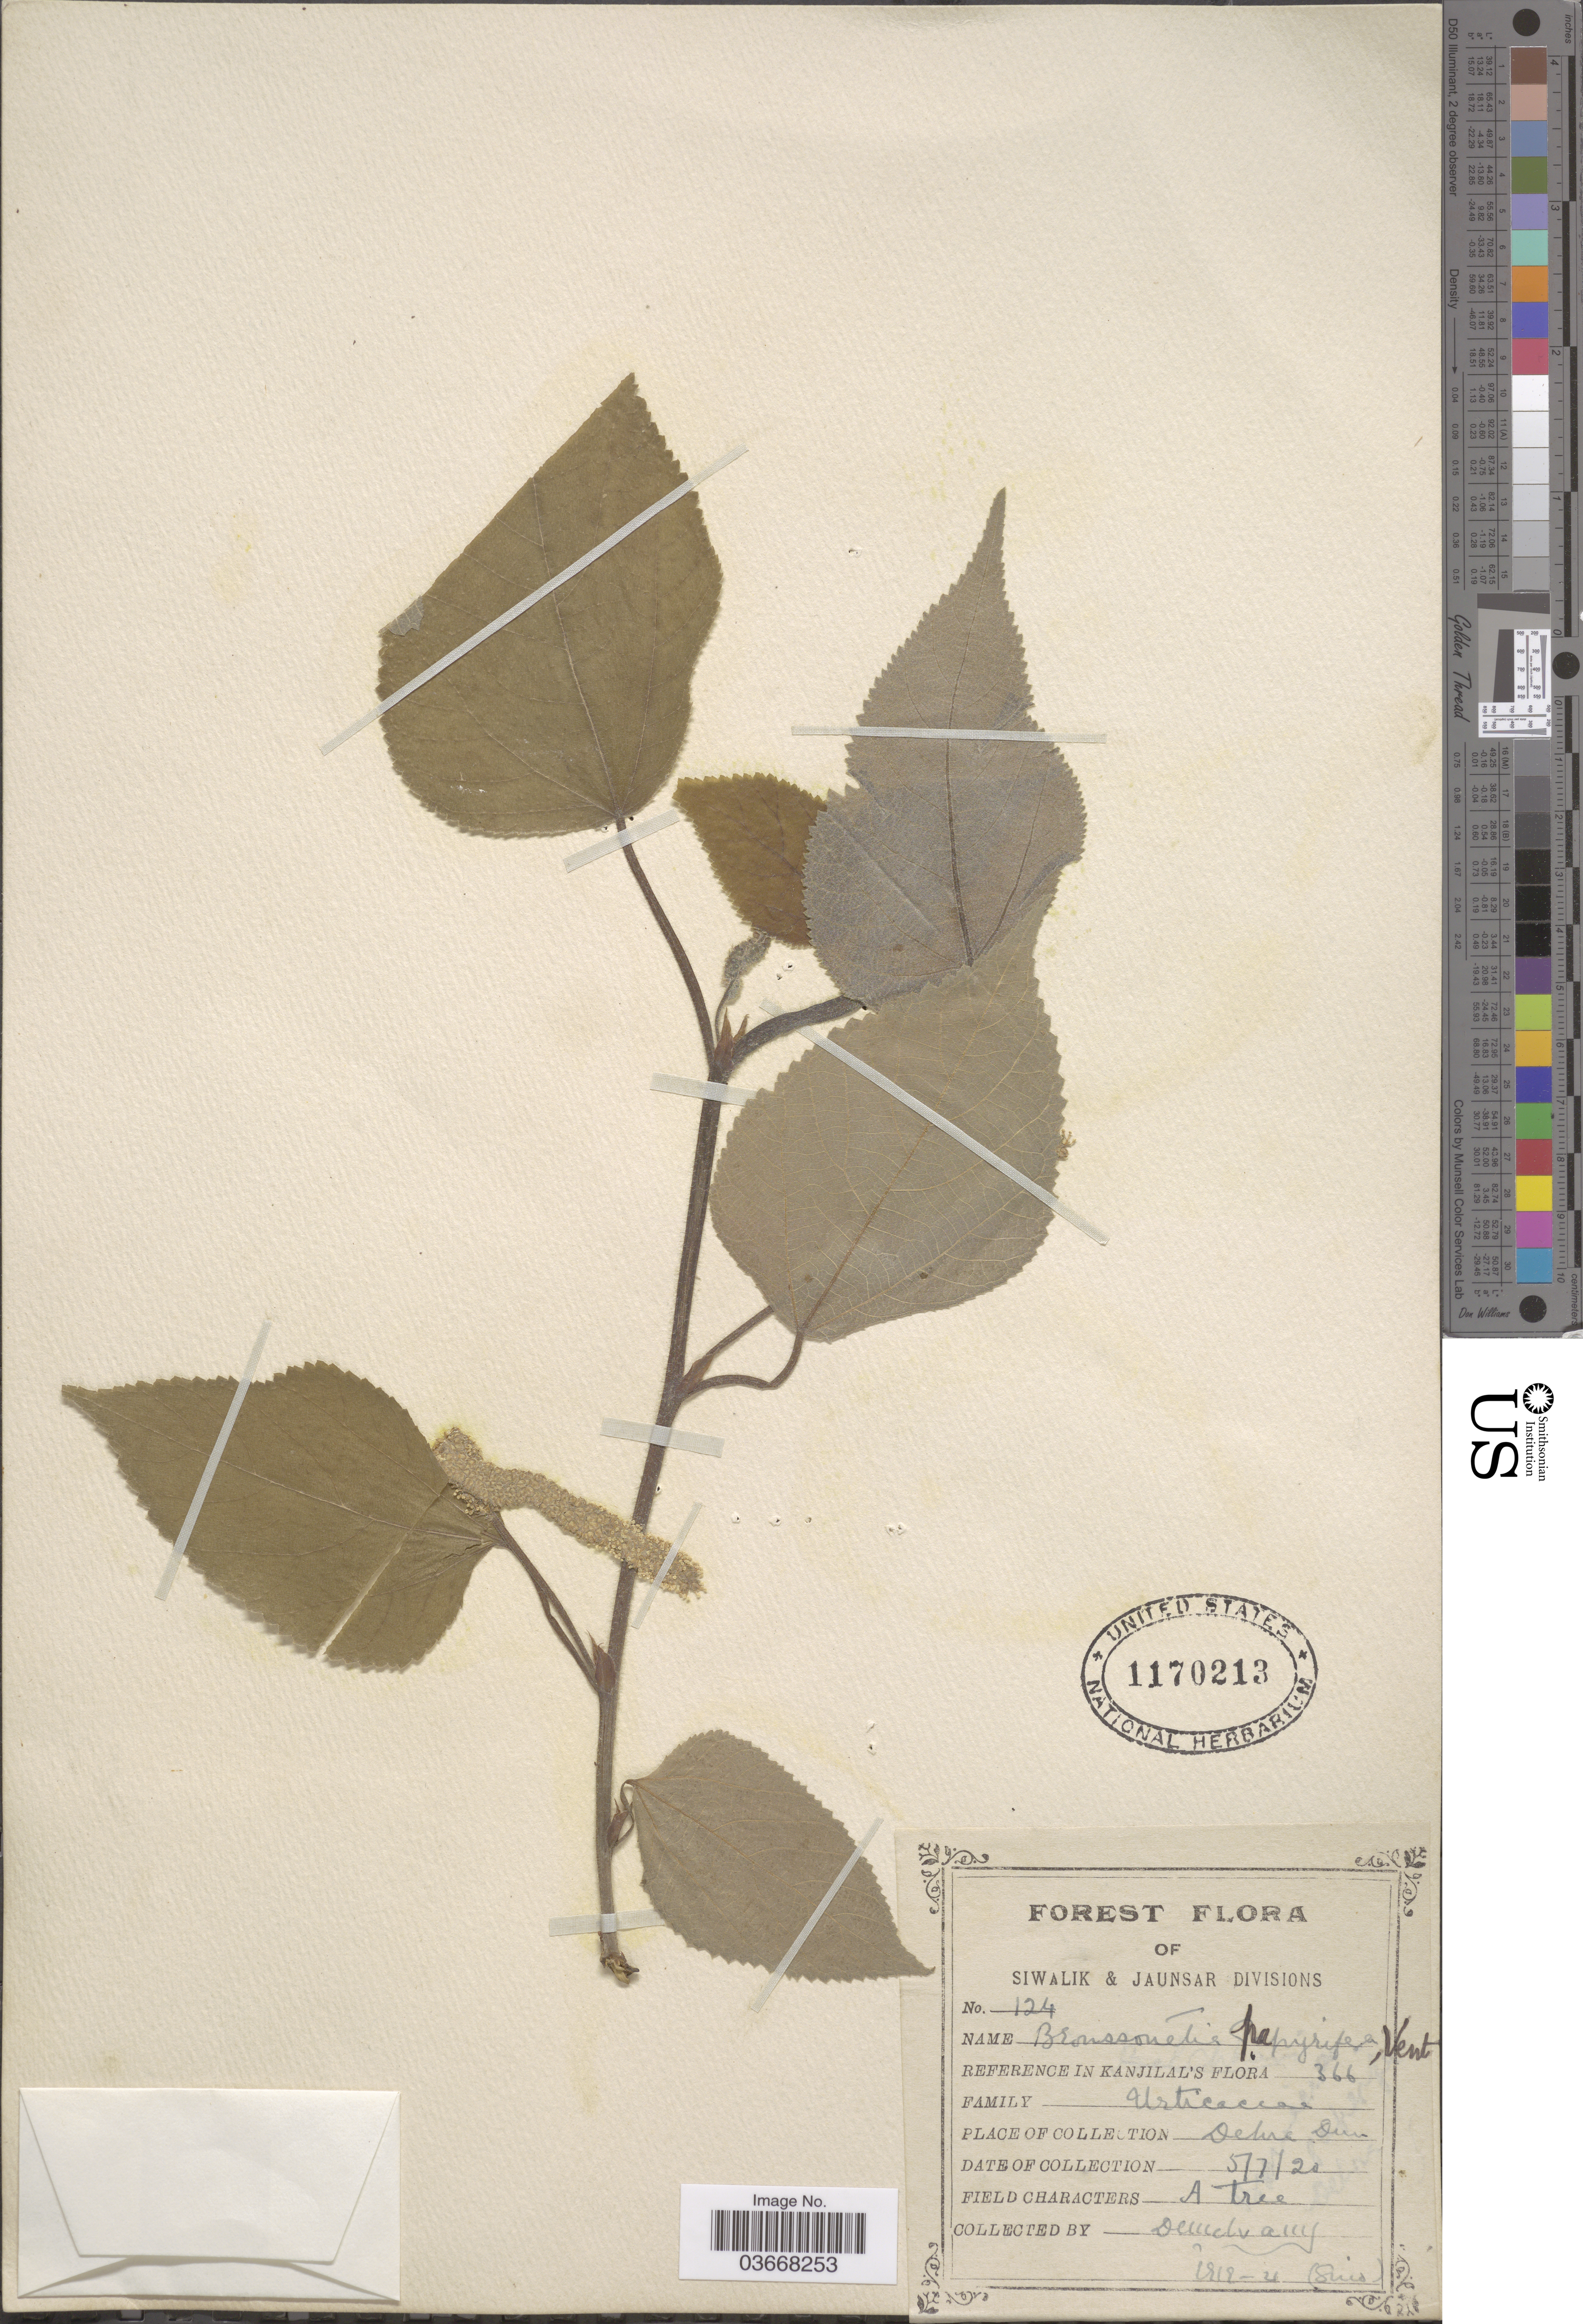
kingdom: Plantae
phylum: Tracheophyta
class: Magnoliopsida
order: Rosales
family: Moraceae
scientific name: Broussoneta papyrifera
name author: (L.) L'Hér. ex Vent.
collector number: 124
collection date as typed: Transcribed d/m/y: 5/7/20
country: India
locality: Siwalik & Jaunsar Divisions. Dehra Dun.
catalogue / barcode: US 1170213